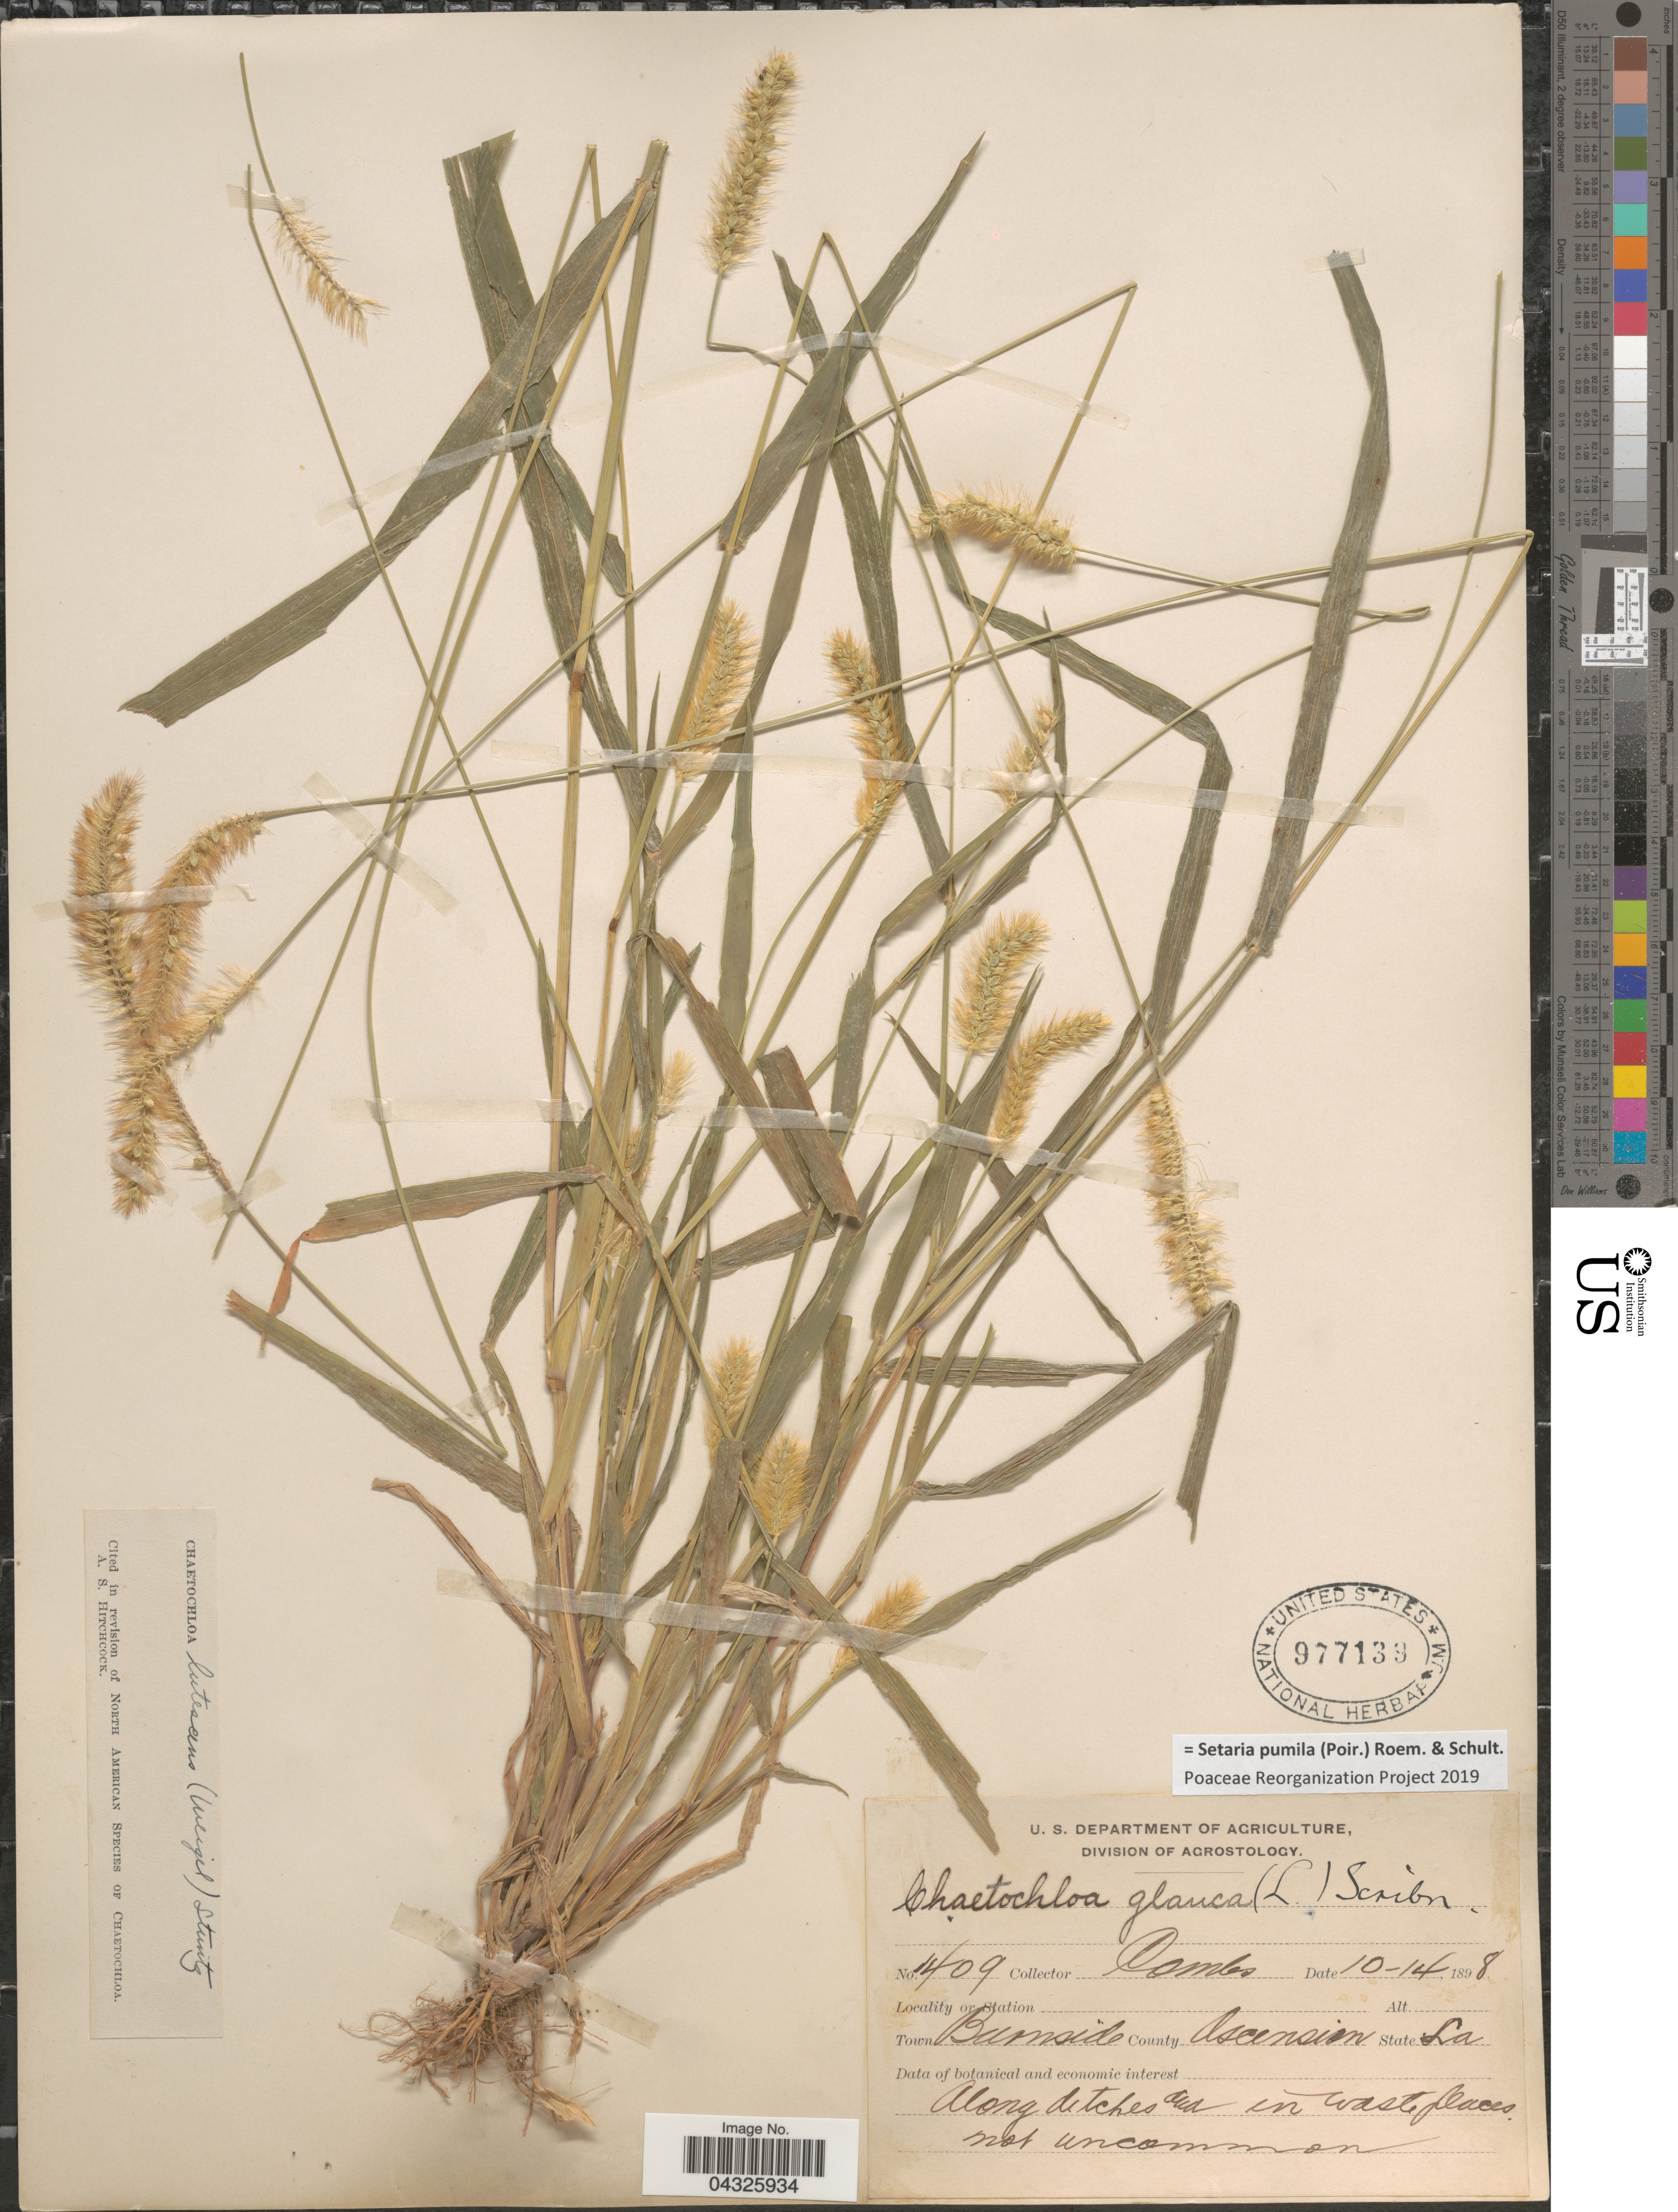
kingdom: Plantae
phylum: Tracheophyta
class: Liliopsida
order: Poales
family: Poaceae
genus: Setaria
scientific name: Setaria pumila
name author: (Poir.) Roem. & Schult.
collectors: -. Combs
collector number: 1409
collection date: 1898-10-14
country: United States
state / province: Louisiana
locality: Town Burnside. County Ascension.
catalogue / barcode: US 977139